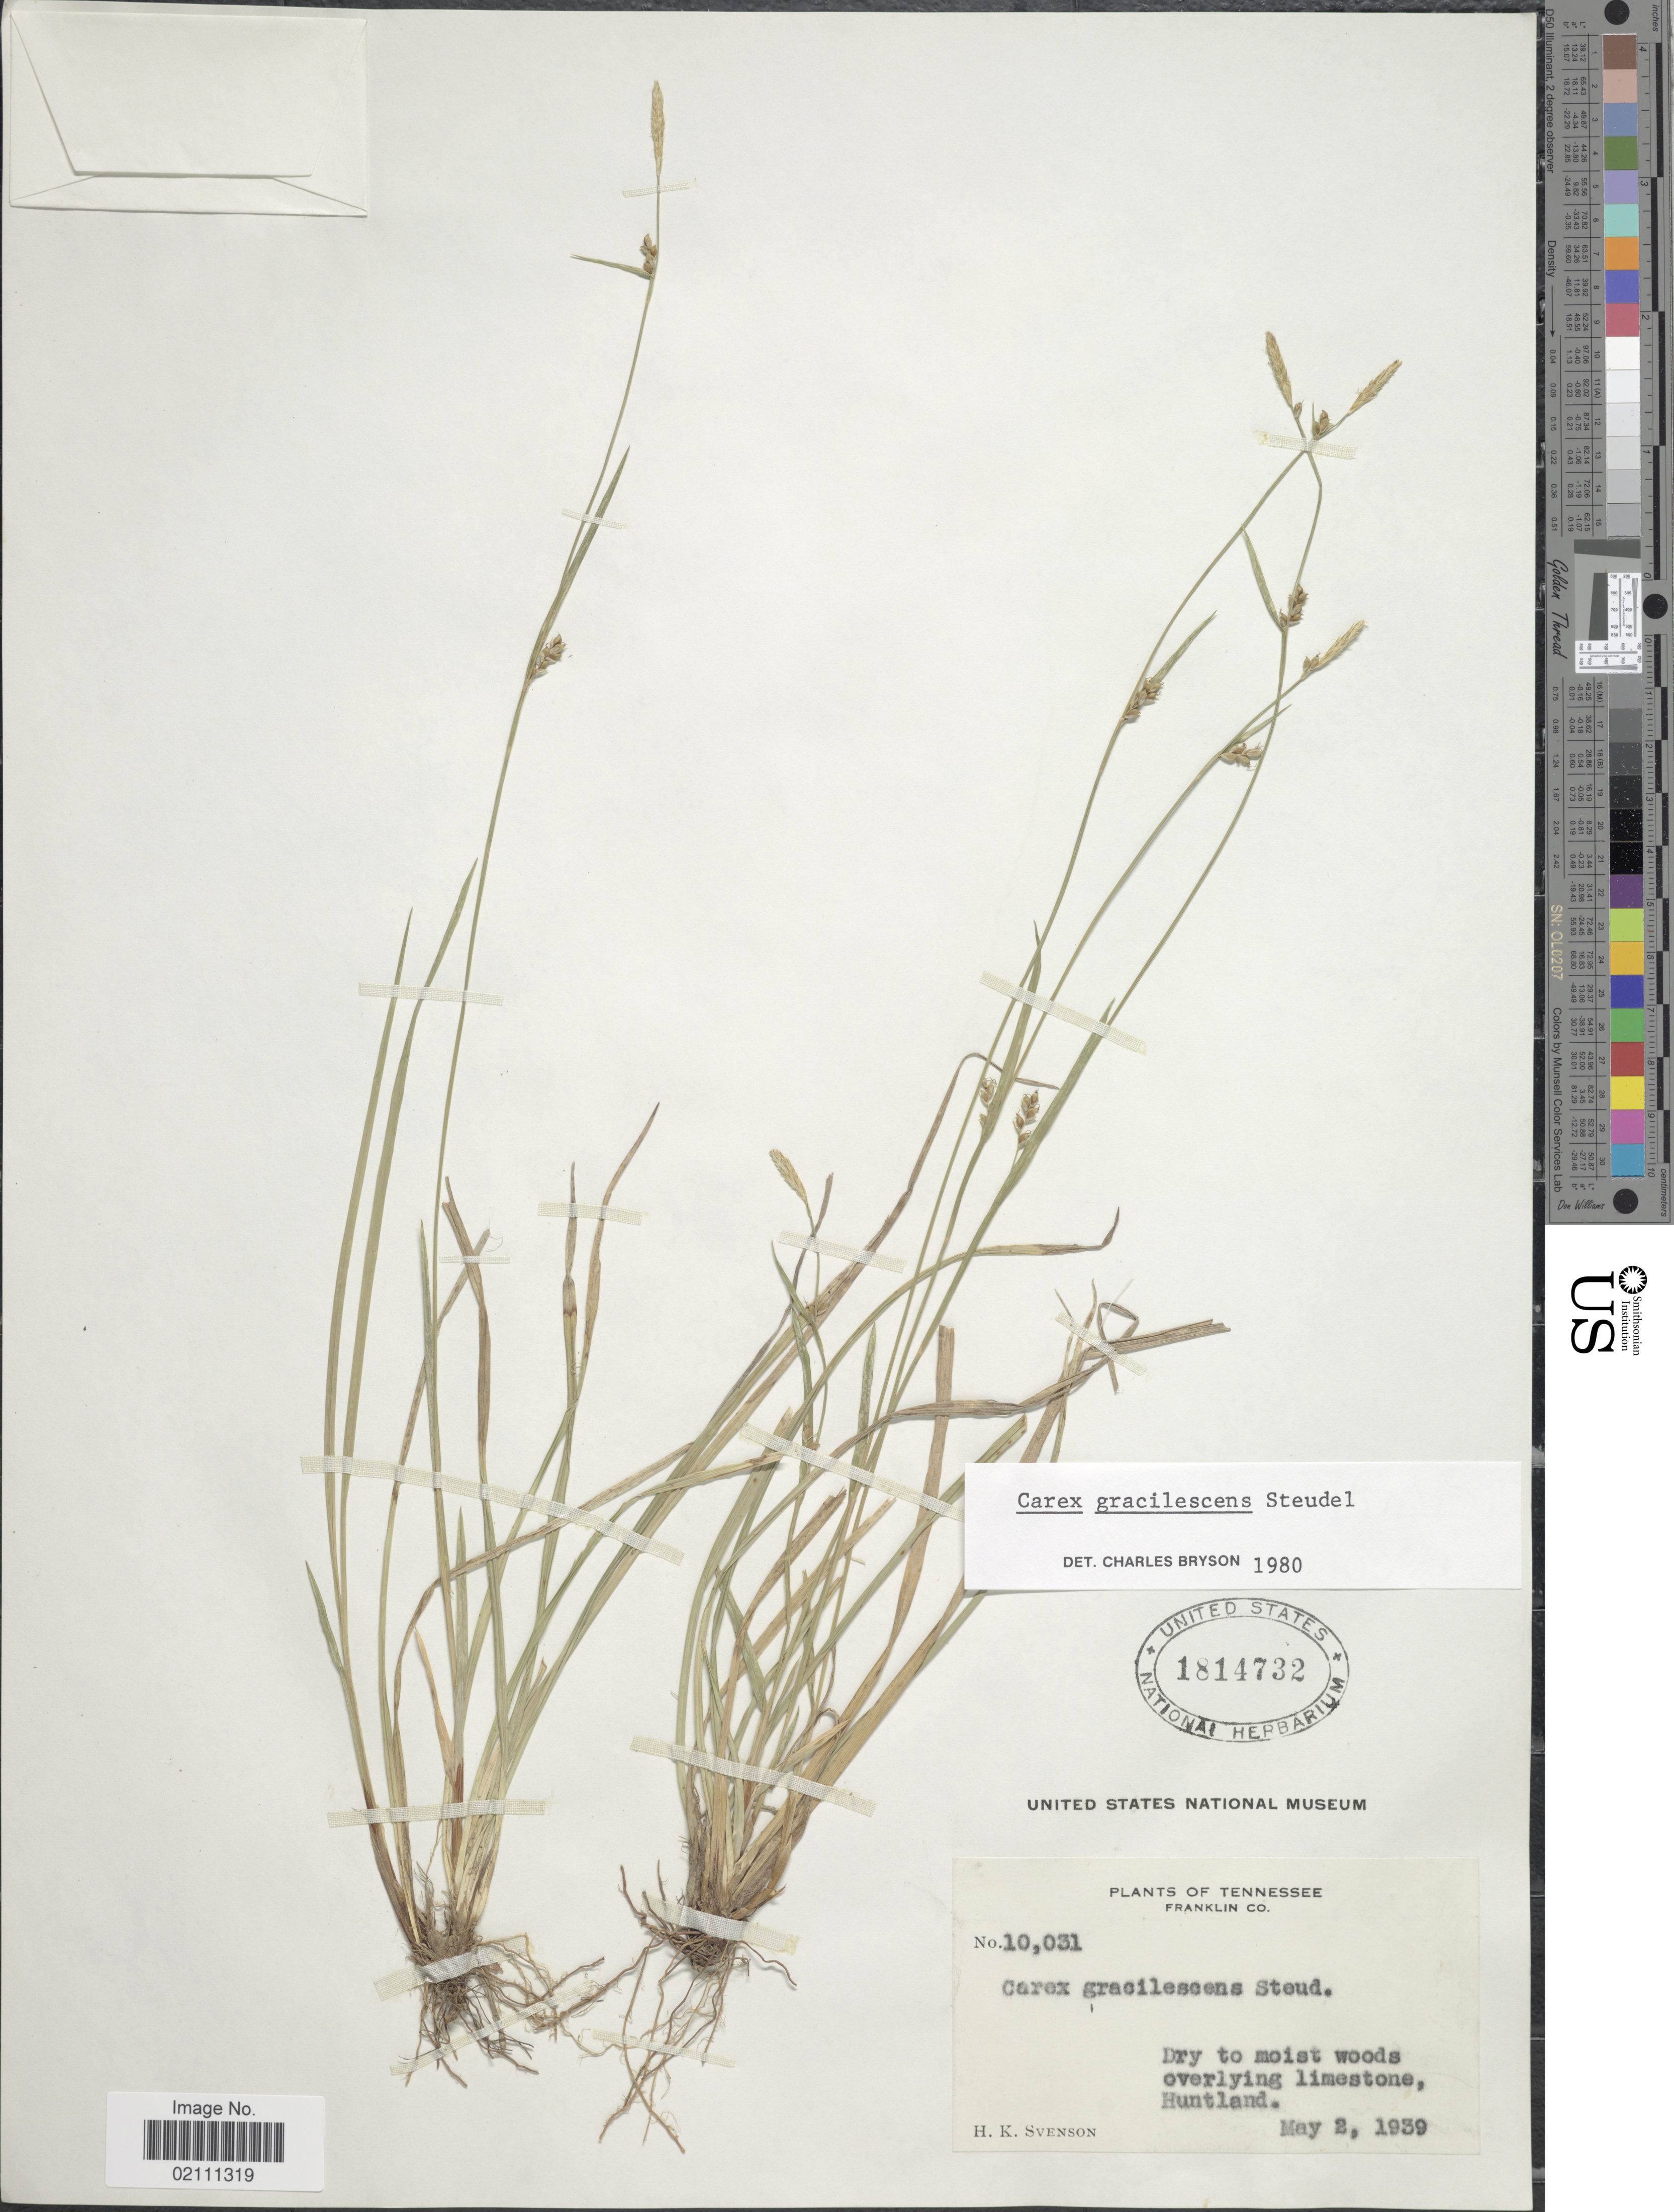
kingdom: Plantae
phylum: Tracheophyta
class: Liliopsida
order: Poales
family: Cyperaceae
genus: Carex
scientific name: Carex gracilescens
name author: Steud.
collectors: H. K. Svenson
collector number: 10031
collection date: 1939-05-02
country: United States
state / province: Tennessee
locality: Franklin Co., Huntland.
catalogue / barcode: US 1814732